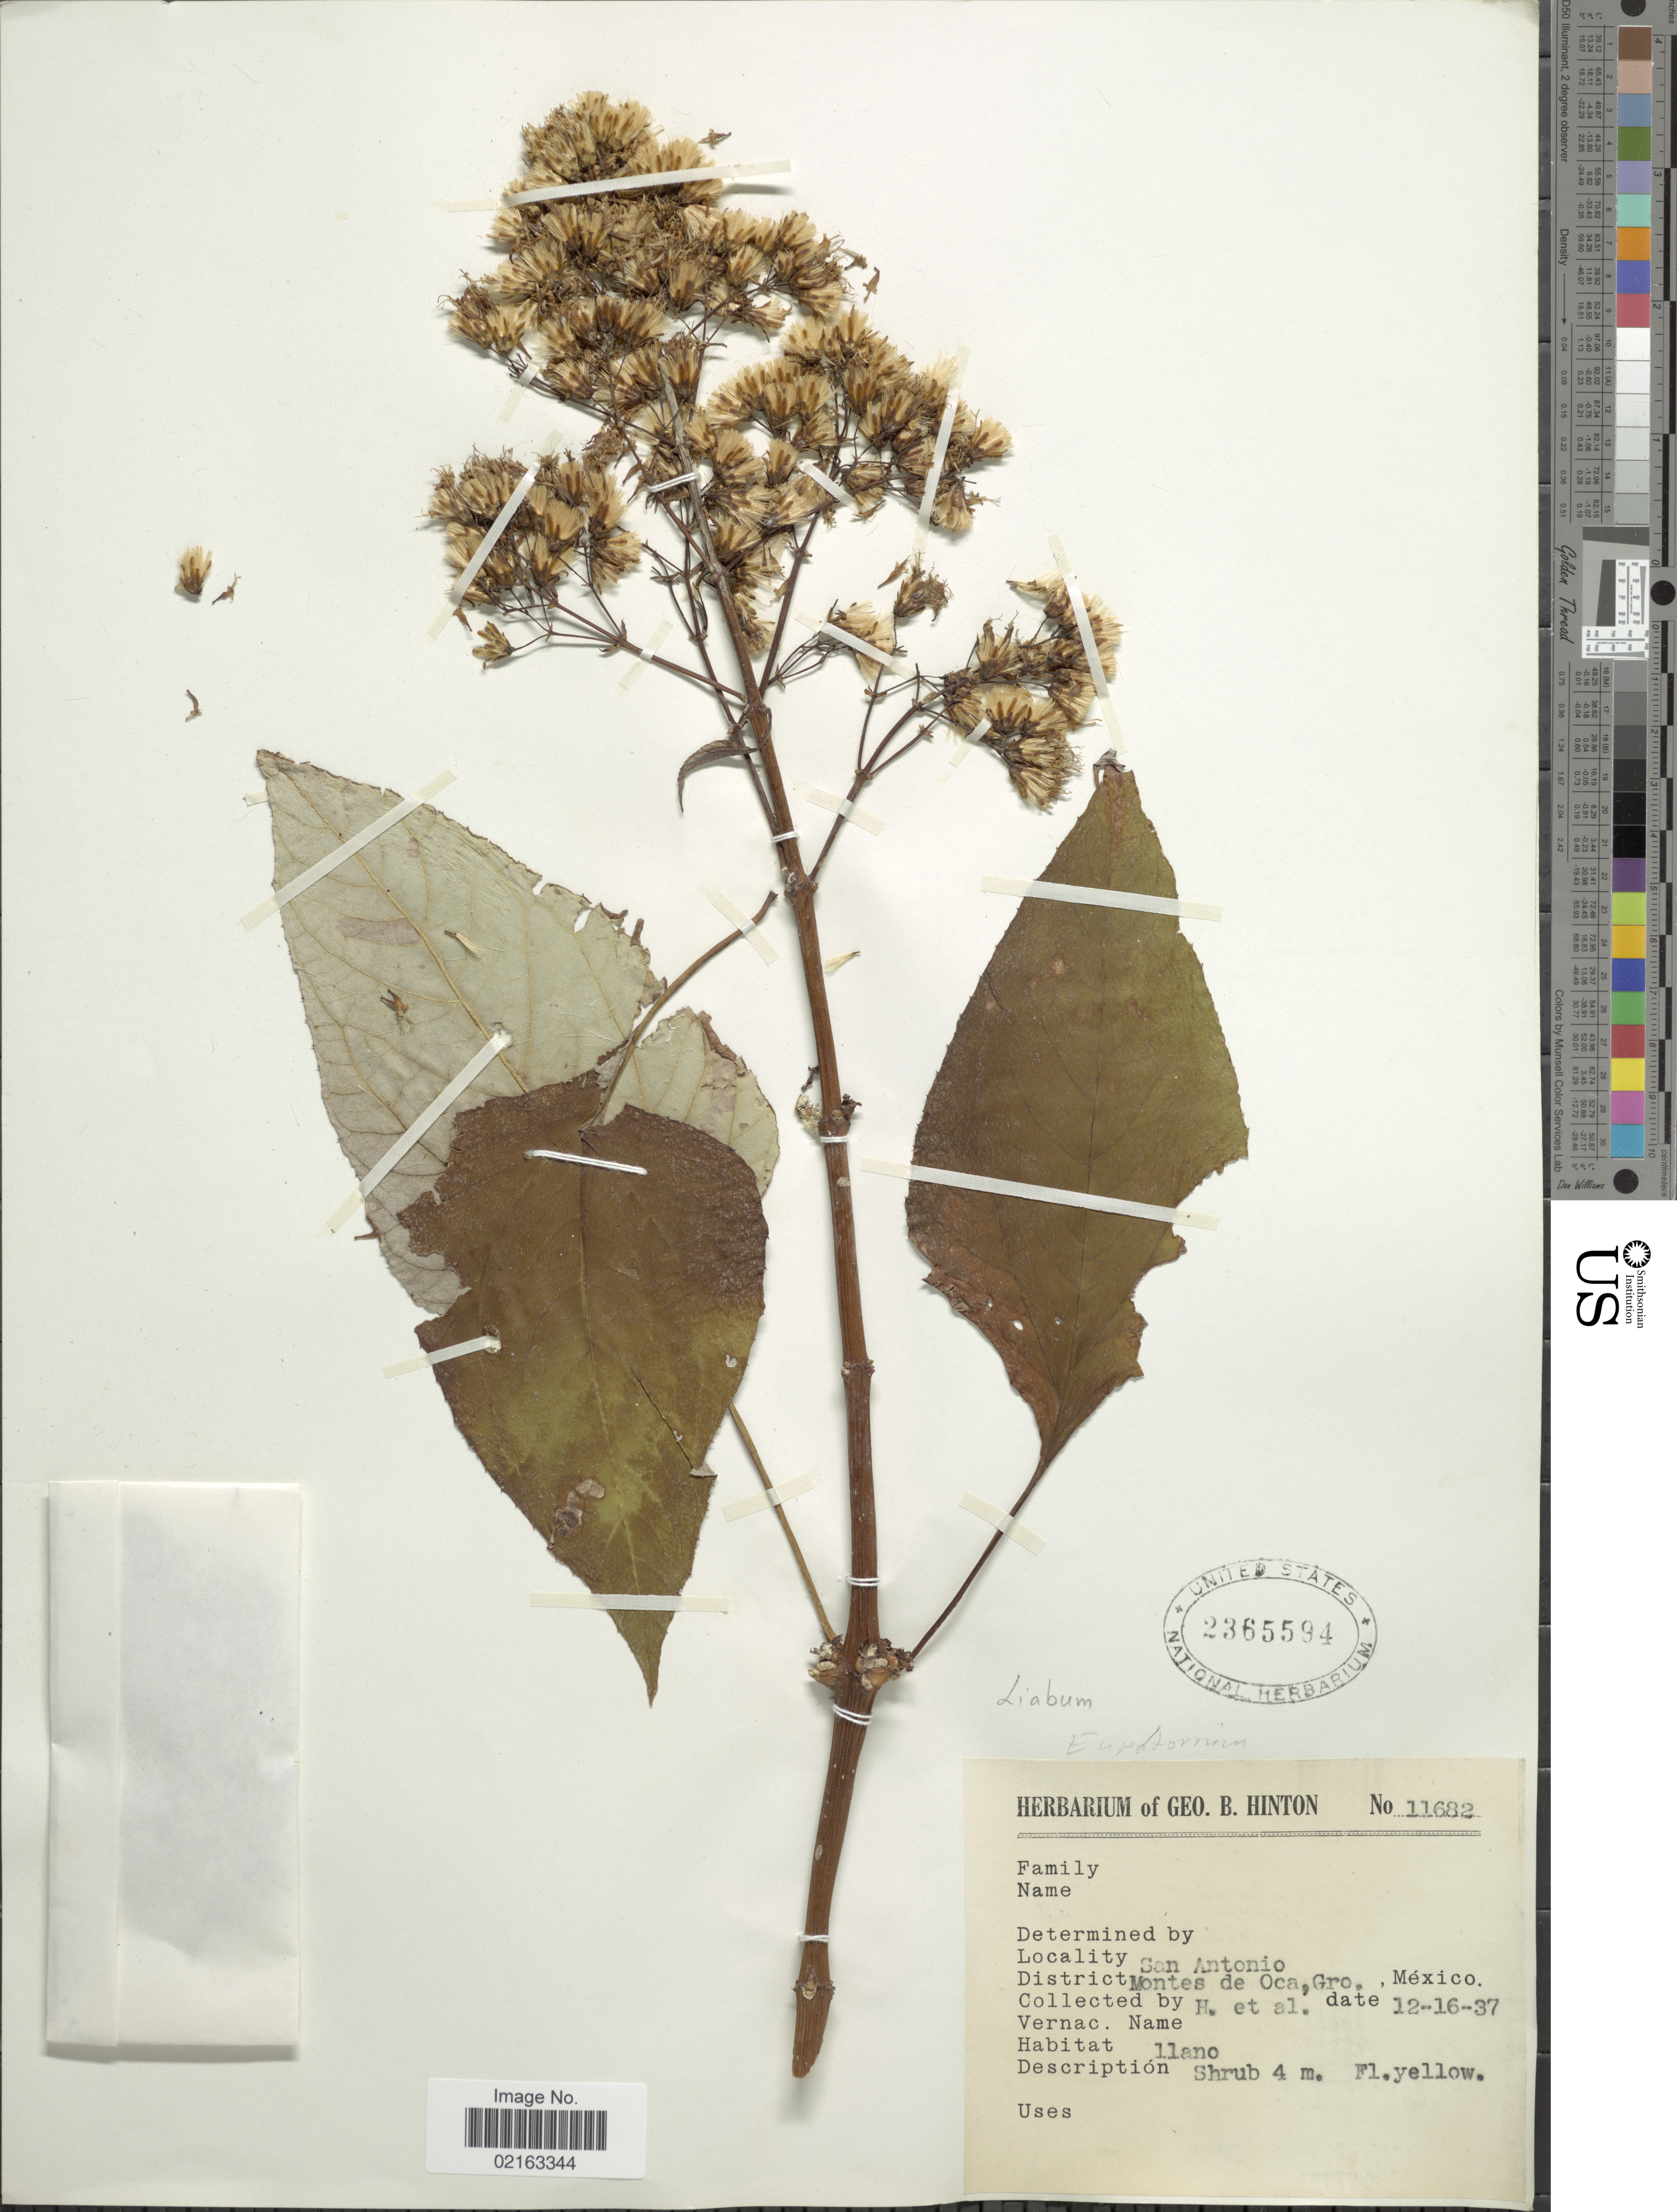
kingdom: Plantae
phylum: Tracheophyta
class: Magnoliopsida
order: Asterales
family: Asteraceae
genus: Sinclairia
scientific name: Sinclairia glabra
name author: (Hemsl.) Rydb.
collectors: G. B. Hinton & et al.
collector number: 11682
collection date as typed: Transcribed d/m/y: 16/12/37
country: Mexico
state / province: Guerrero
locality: San Antonio. District Montes de Oca, Gro., México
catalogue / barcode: US 2365594